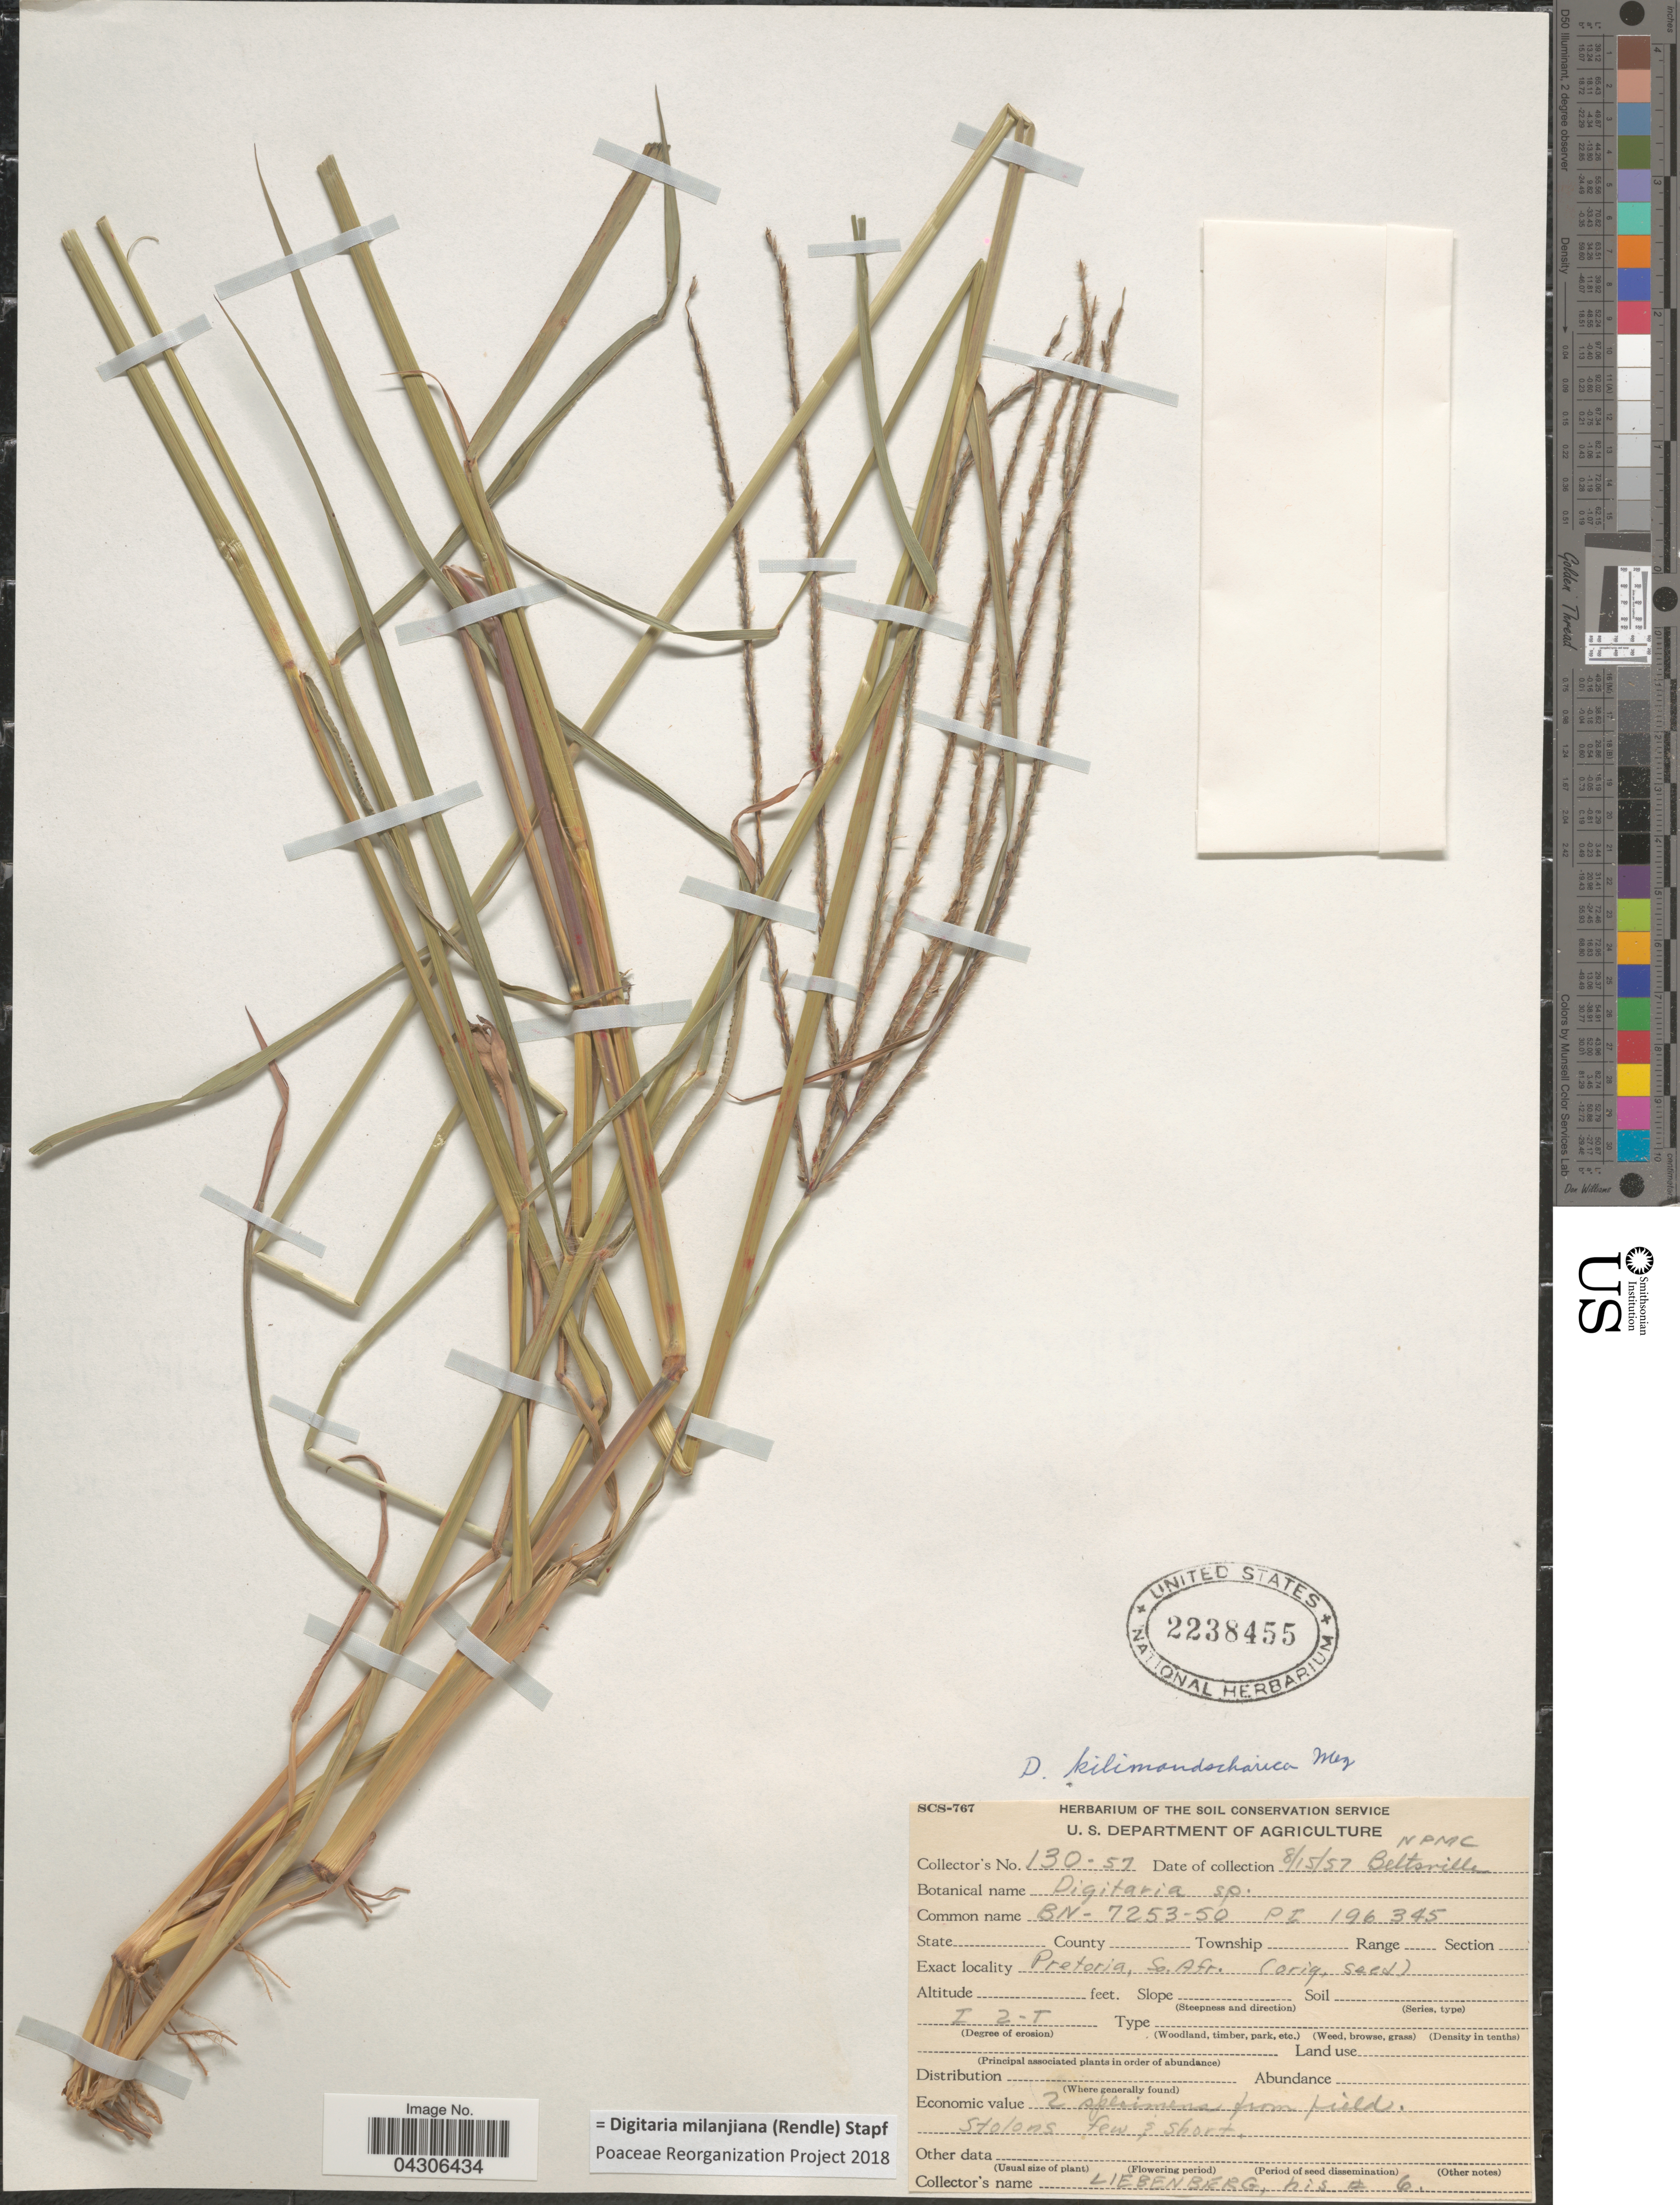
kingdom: Plantae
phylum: Tracheophyta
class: Liliopsida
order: Poales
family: Poaceae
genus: Digitaria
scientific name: Digitaria milanjiana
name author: (Rendle) Stapf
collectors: -. Liebenberg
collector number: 6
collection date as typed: Transcribed d/m/y: 15/8/57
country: United States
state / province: Maryland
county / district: Prince George's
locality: NPMC Beltsville.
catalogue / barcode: US 2238455